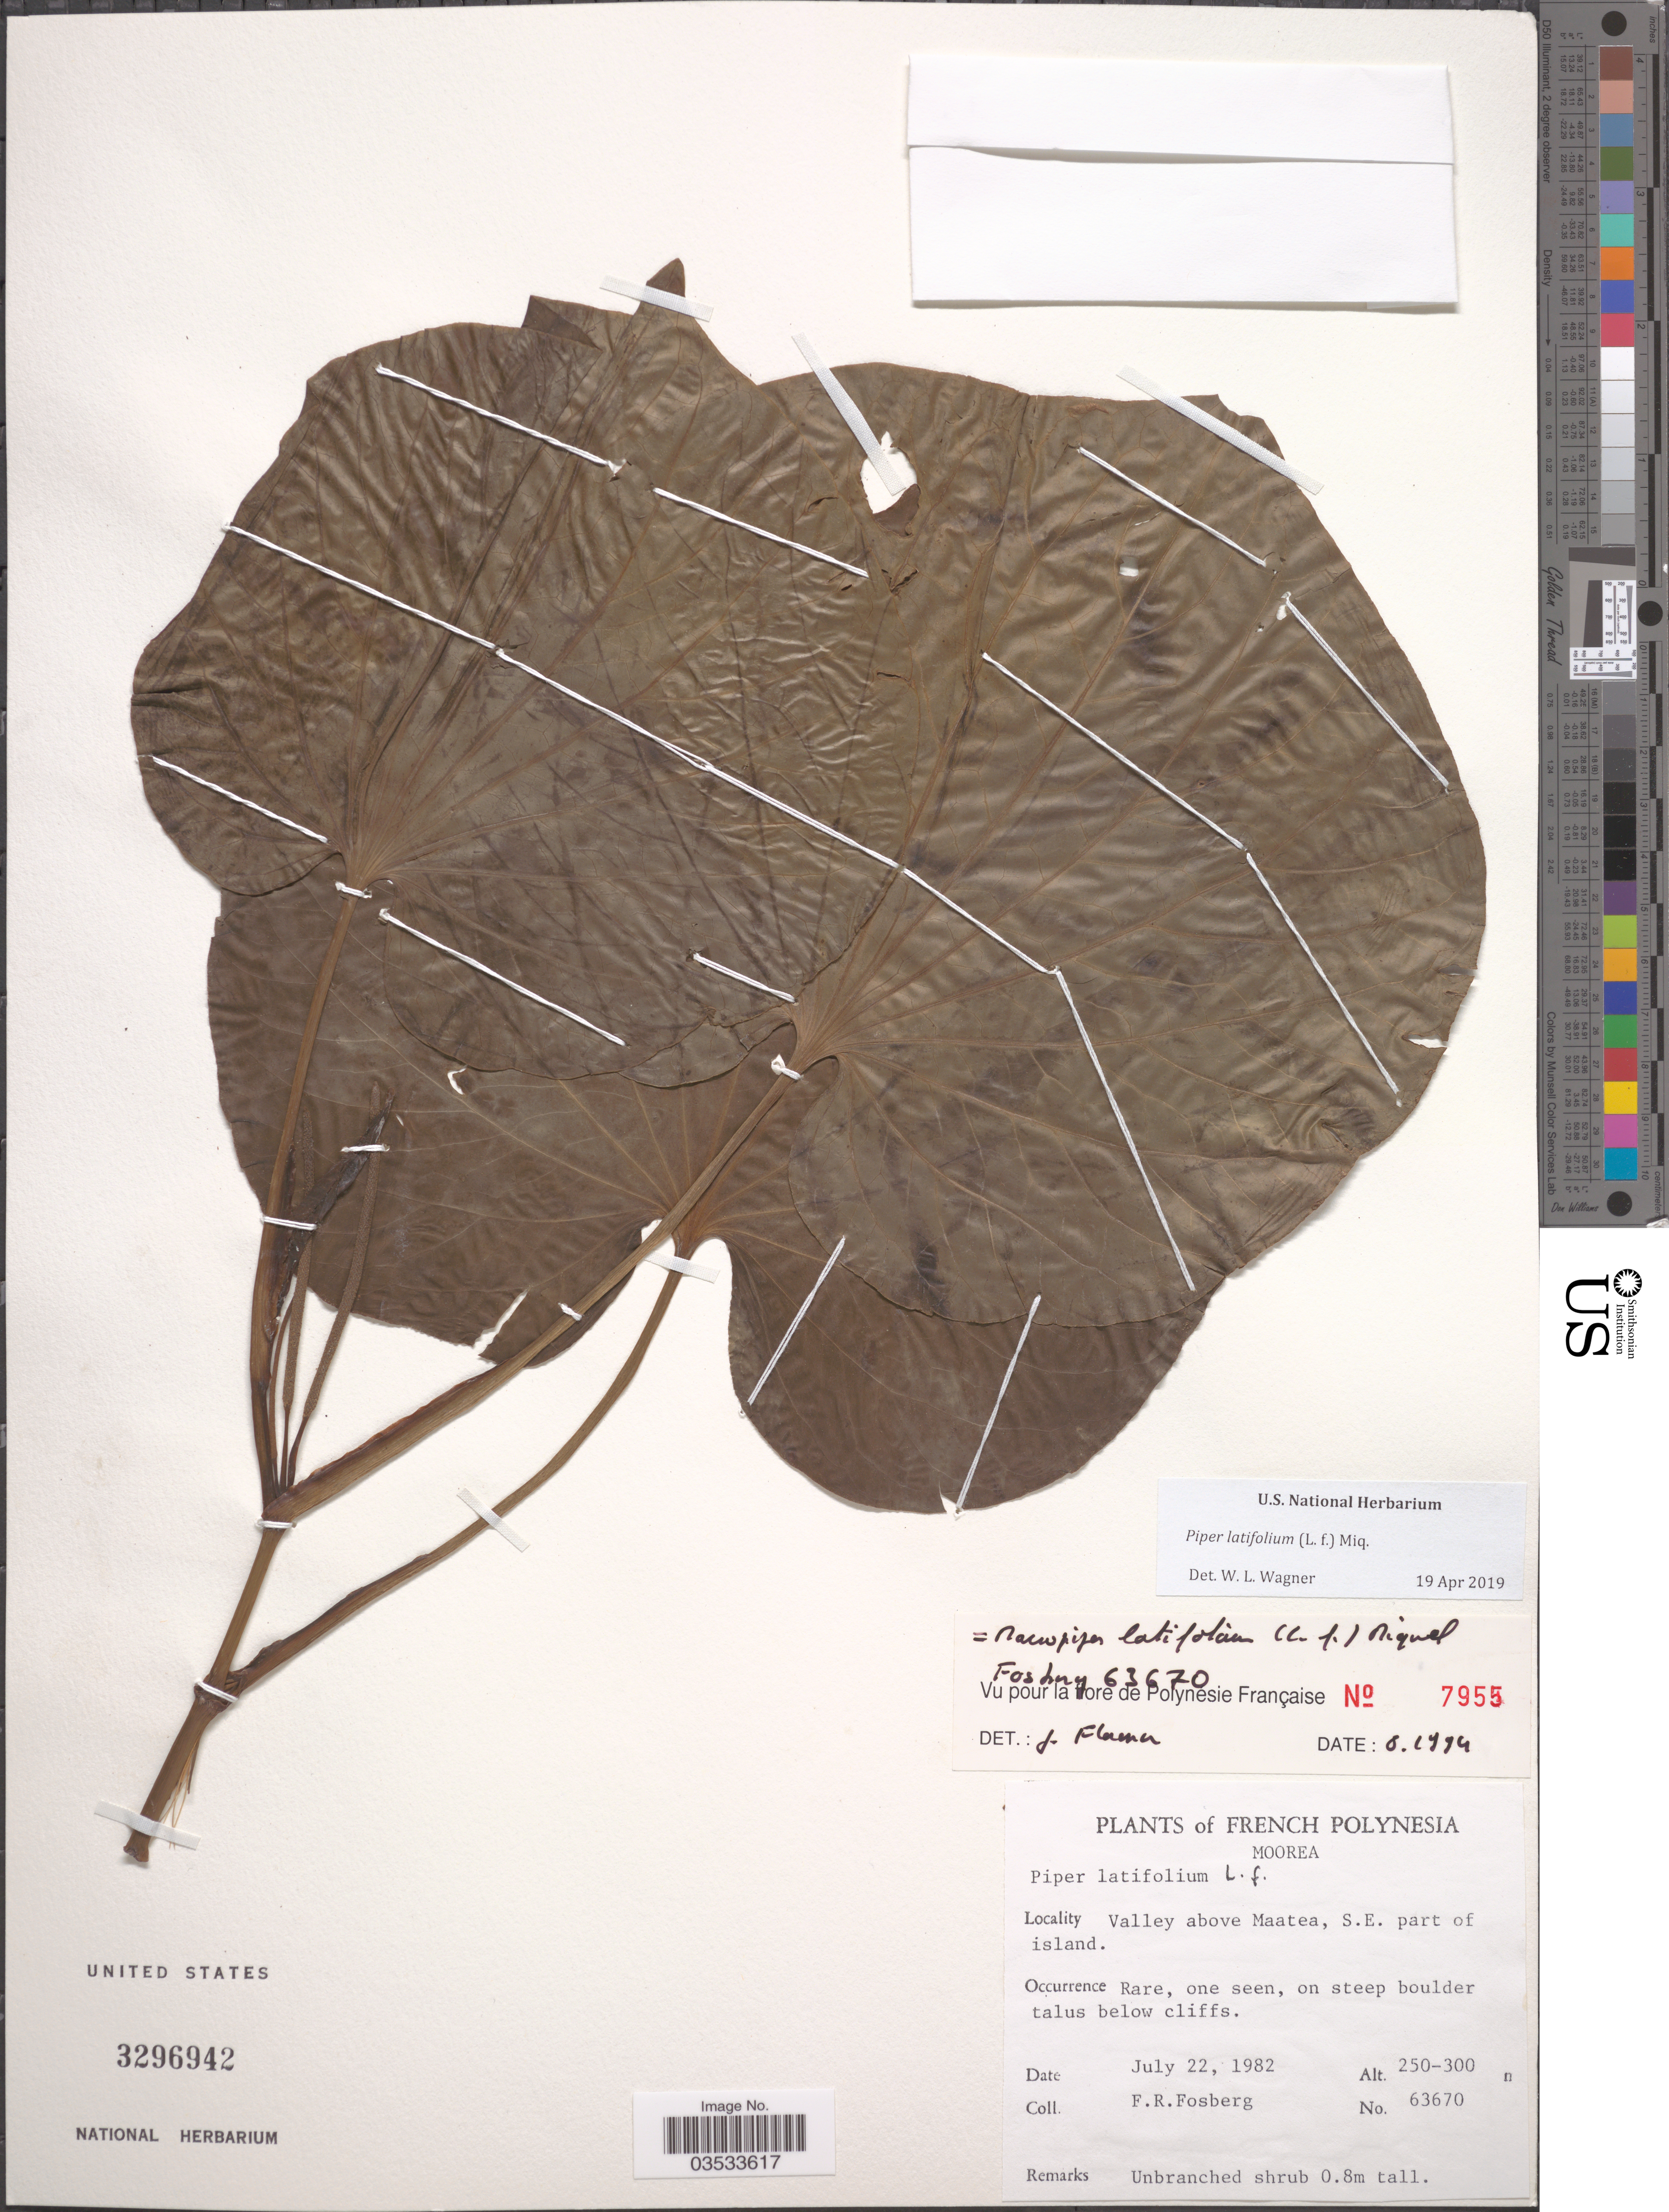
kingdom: Plantae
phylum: Tracheophyta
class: Magnoliopsida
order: Piperales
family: Piperaceae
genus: Piper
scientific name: Piper latifolium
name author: L. f.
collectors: F. R. Fosberg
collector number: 63670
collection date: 1982-07-22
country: French Polynesia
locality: Moorea. Valley above Maatea, S.E. part of island.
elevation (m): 76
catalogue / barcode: US 3296942